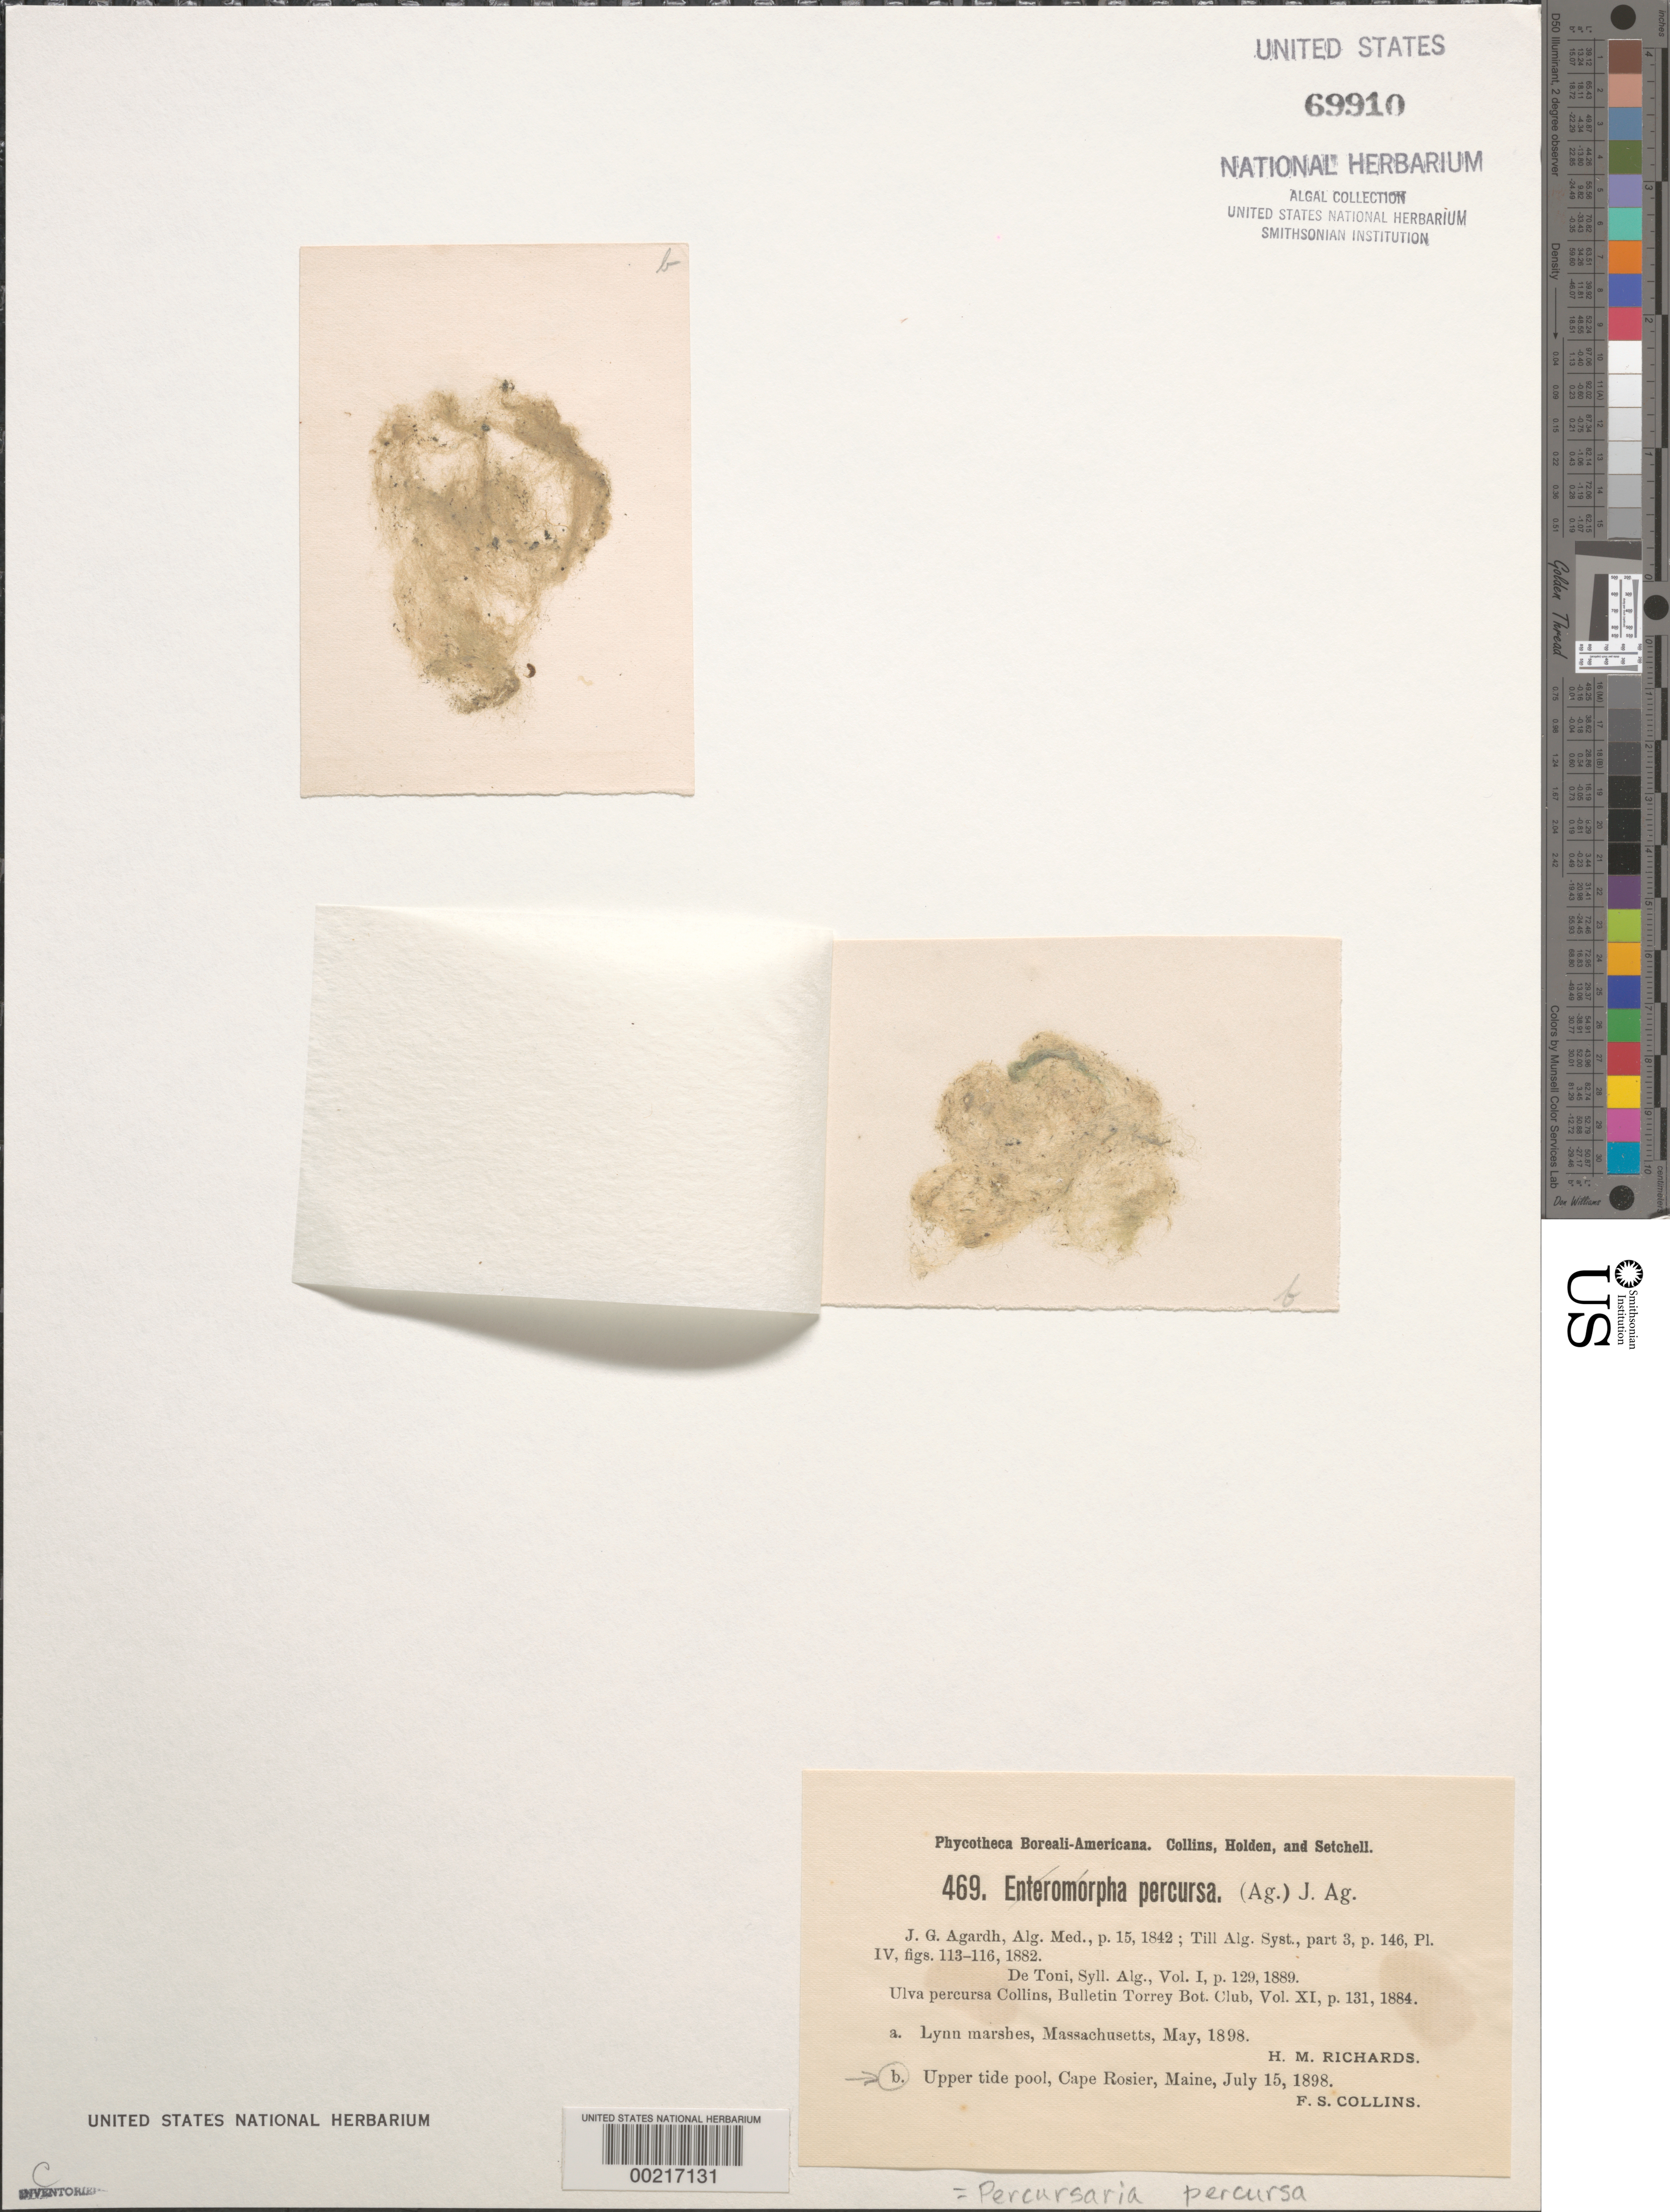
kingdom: Plantae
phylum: Chlorophyta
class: Ulvophyceae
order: Ulvales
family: Ulvaceae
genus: Percursaria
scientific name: Percursaria percursa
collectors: F. Collins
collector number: PB-A 469b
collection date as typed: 15 Jul 1898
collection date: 1898-07-15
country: United States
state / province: Maine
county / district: Hancock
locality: Cape Rosier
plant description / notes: Collins, Holden & Setchell, Phycotheca Boreali-Americana, as Enteromorpha percursa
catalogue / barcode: US 69910